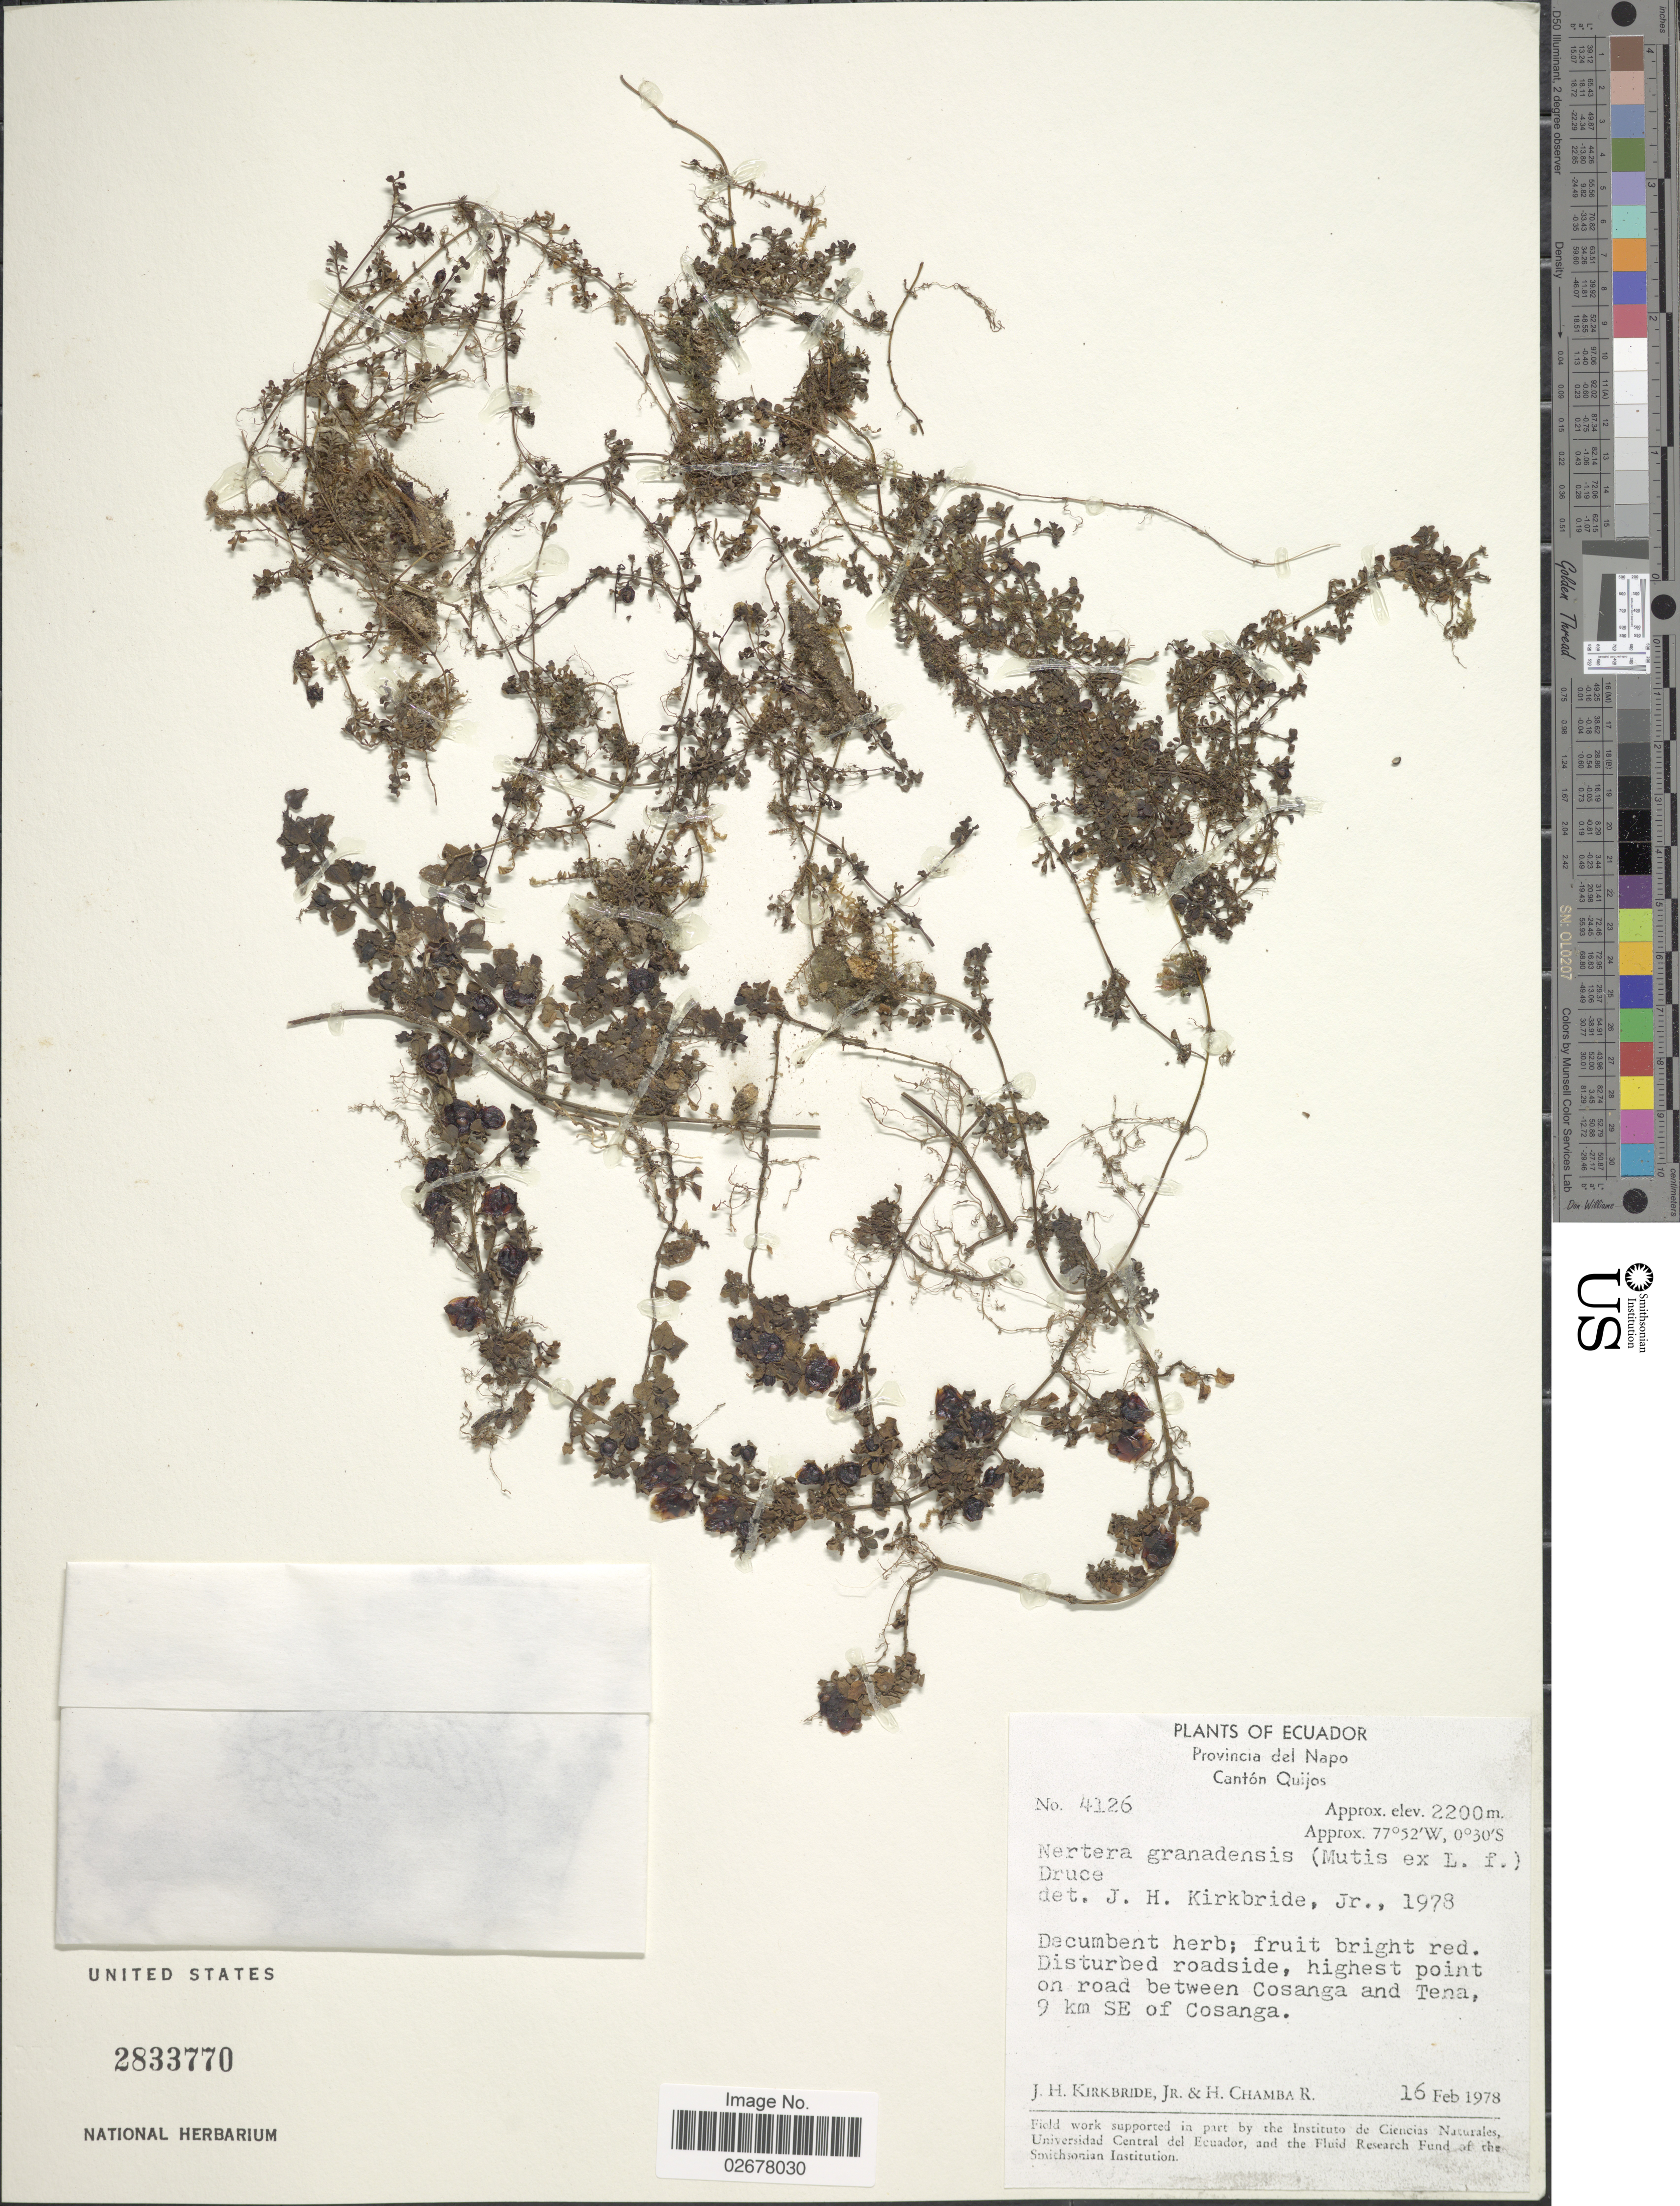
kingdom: Plantae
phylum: Tracheophyta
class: Magnoliopsida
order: Gentianales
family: Rubiaceae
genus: Nertera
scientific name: Nertera depressa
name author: Banks & Sol. ex Gaertn.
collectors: J. H. Kirkbride & H. Chamba R.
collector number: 4126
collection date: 1978-02-16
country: Ecuador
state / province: Napo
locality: Cantón Quijos. Disturbed roadside, highest point on road between Cosanga and Tena, 9 km SE of Cosanga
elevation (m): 2200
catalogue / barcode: US 2833770